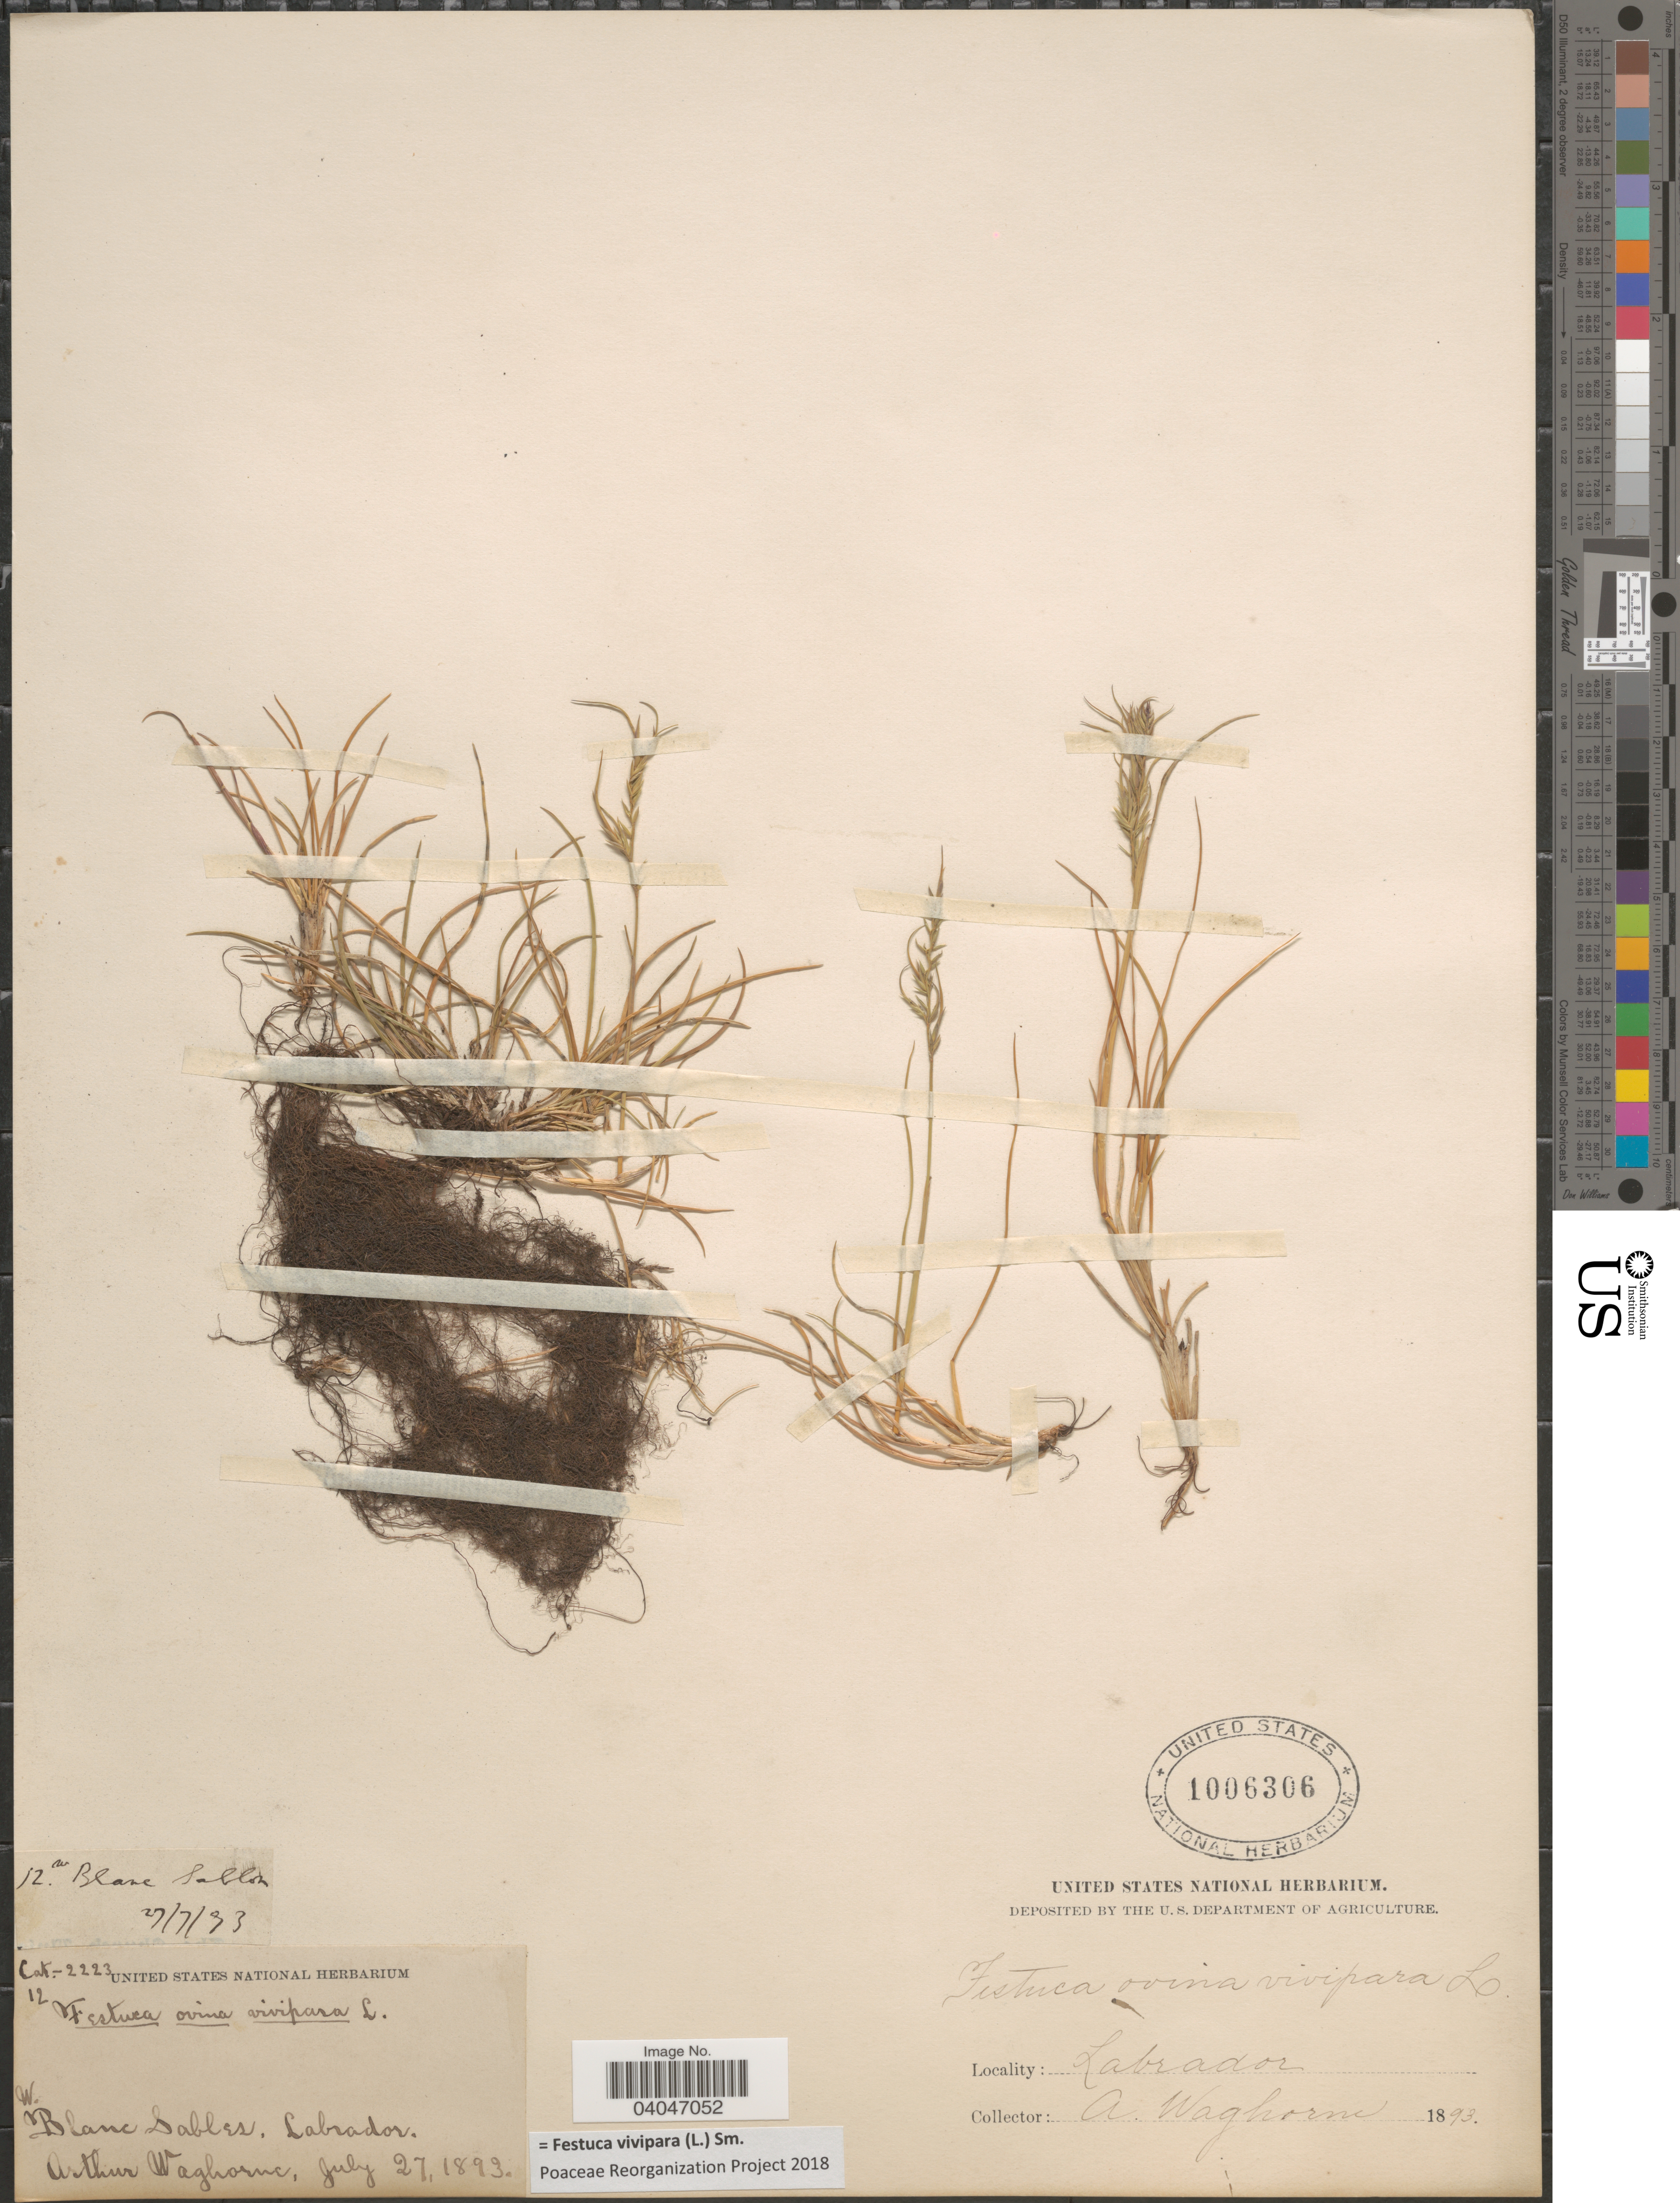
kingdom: Plantae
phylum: Tracheophyta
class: Liliopsida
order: Poales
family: Poaceae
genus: Festuca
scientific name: Festuca vivipara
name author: (L.) Sm.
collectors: A. Waghorne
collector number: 12?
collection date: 1893-07-27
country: Canada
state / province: Newfoundland and Labrador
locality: Blanc Sables. Labrador.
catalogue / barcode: US 1006306